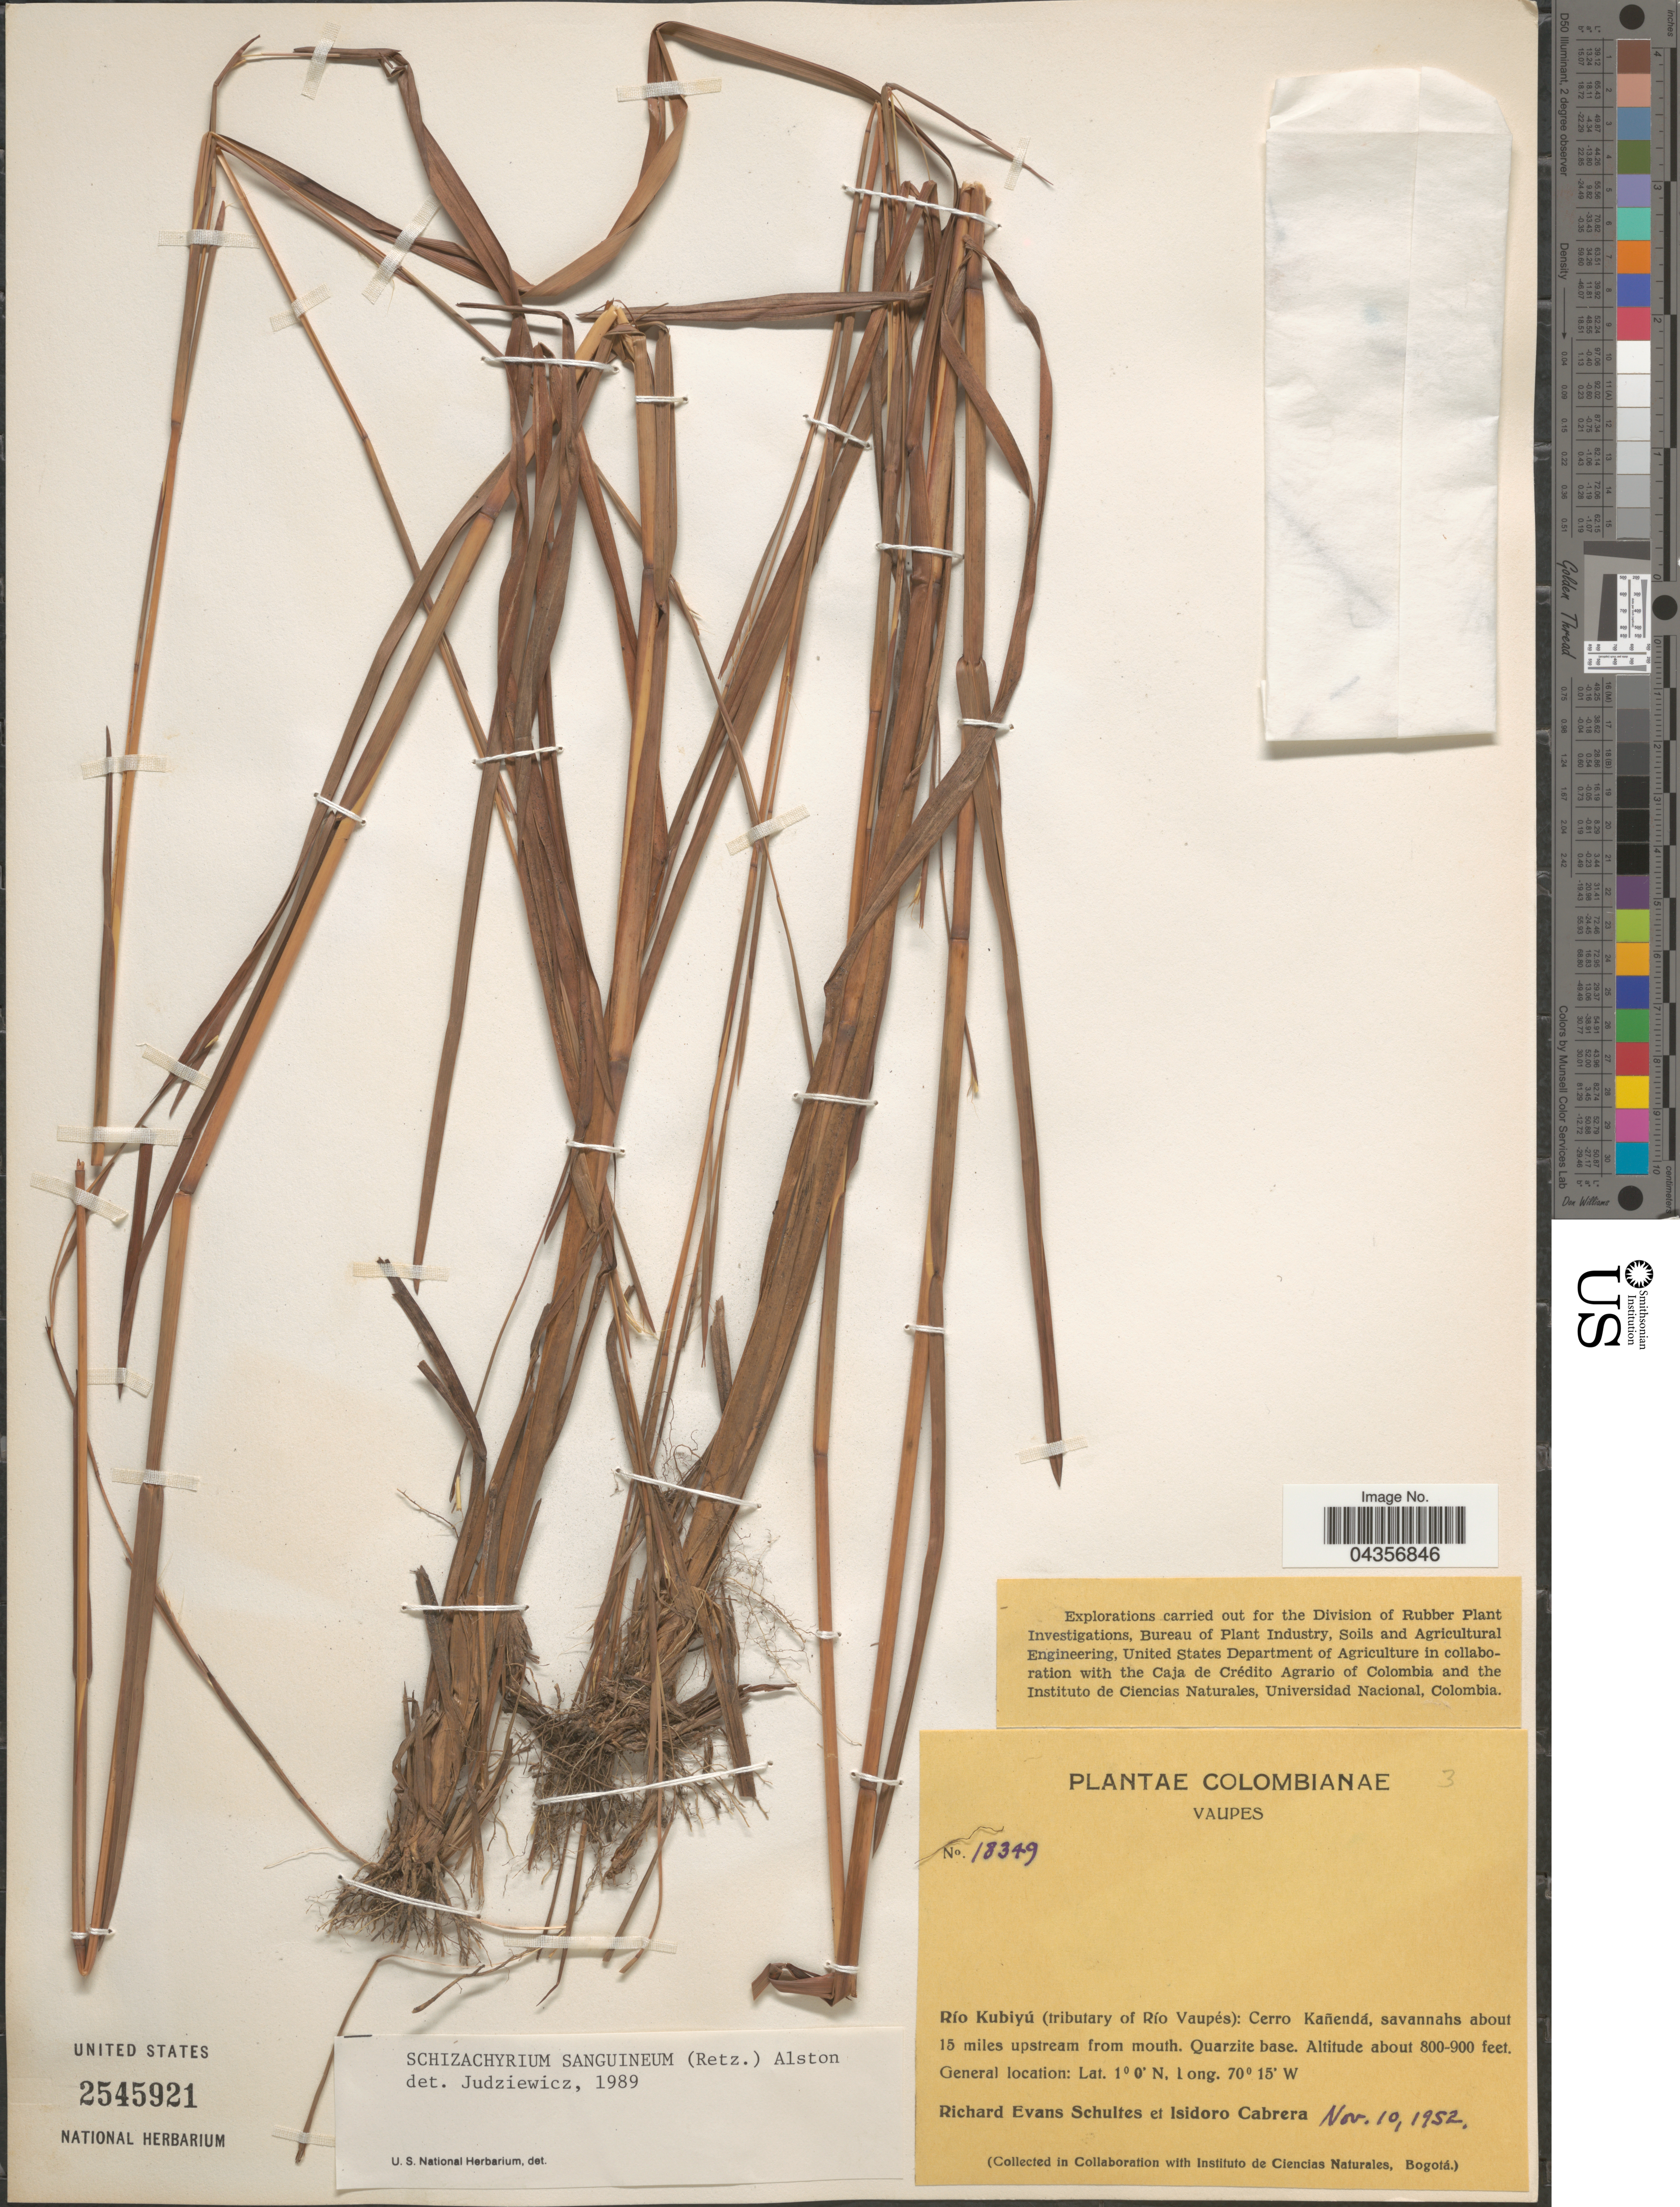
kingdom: Plantae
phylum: Tracheophyta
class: Liliopsida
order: Poales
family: Poaceae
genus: Schizachyrium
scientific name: Schizachyrium sanguineum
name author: (Retz.) Alston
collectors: R. E. Schultes & I. Cabrera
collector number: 18349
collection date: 1952-11-10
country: Colombia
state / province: Vaupés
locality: Río Kubiyú (tributary of Río Vaupés): Cerro Kañendá, savannahs about 15 miles upstream from mouth. Quarzite base.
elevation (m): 244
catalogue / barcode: US 2545921